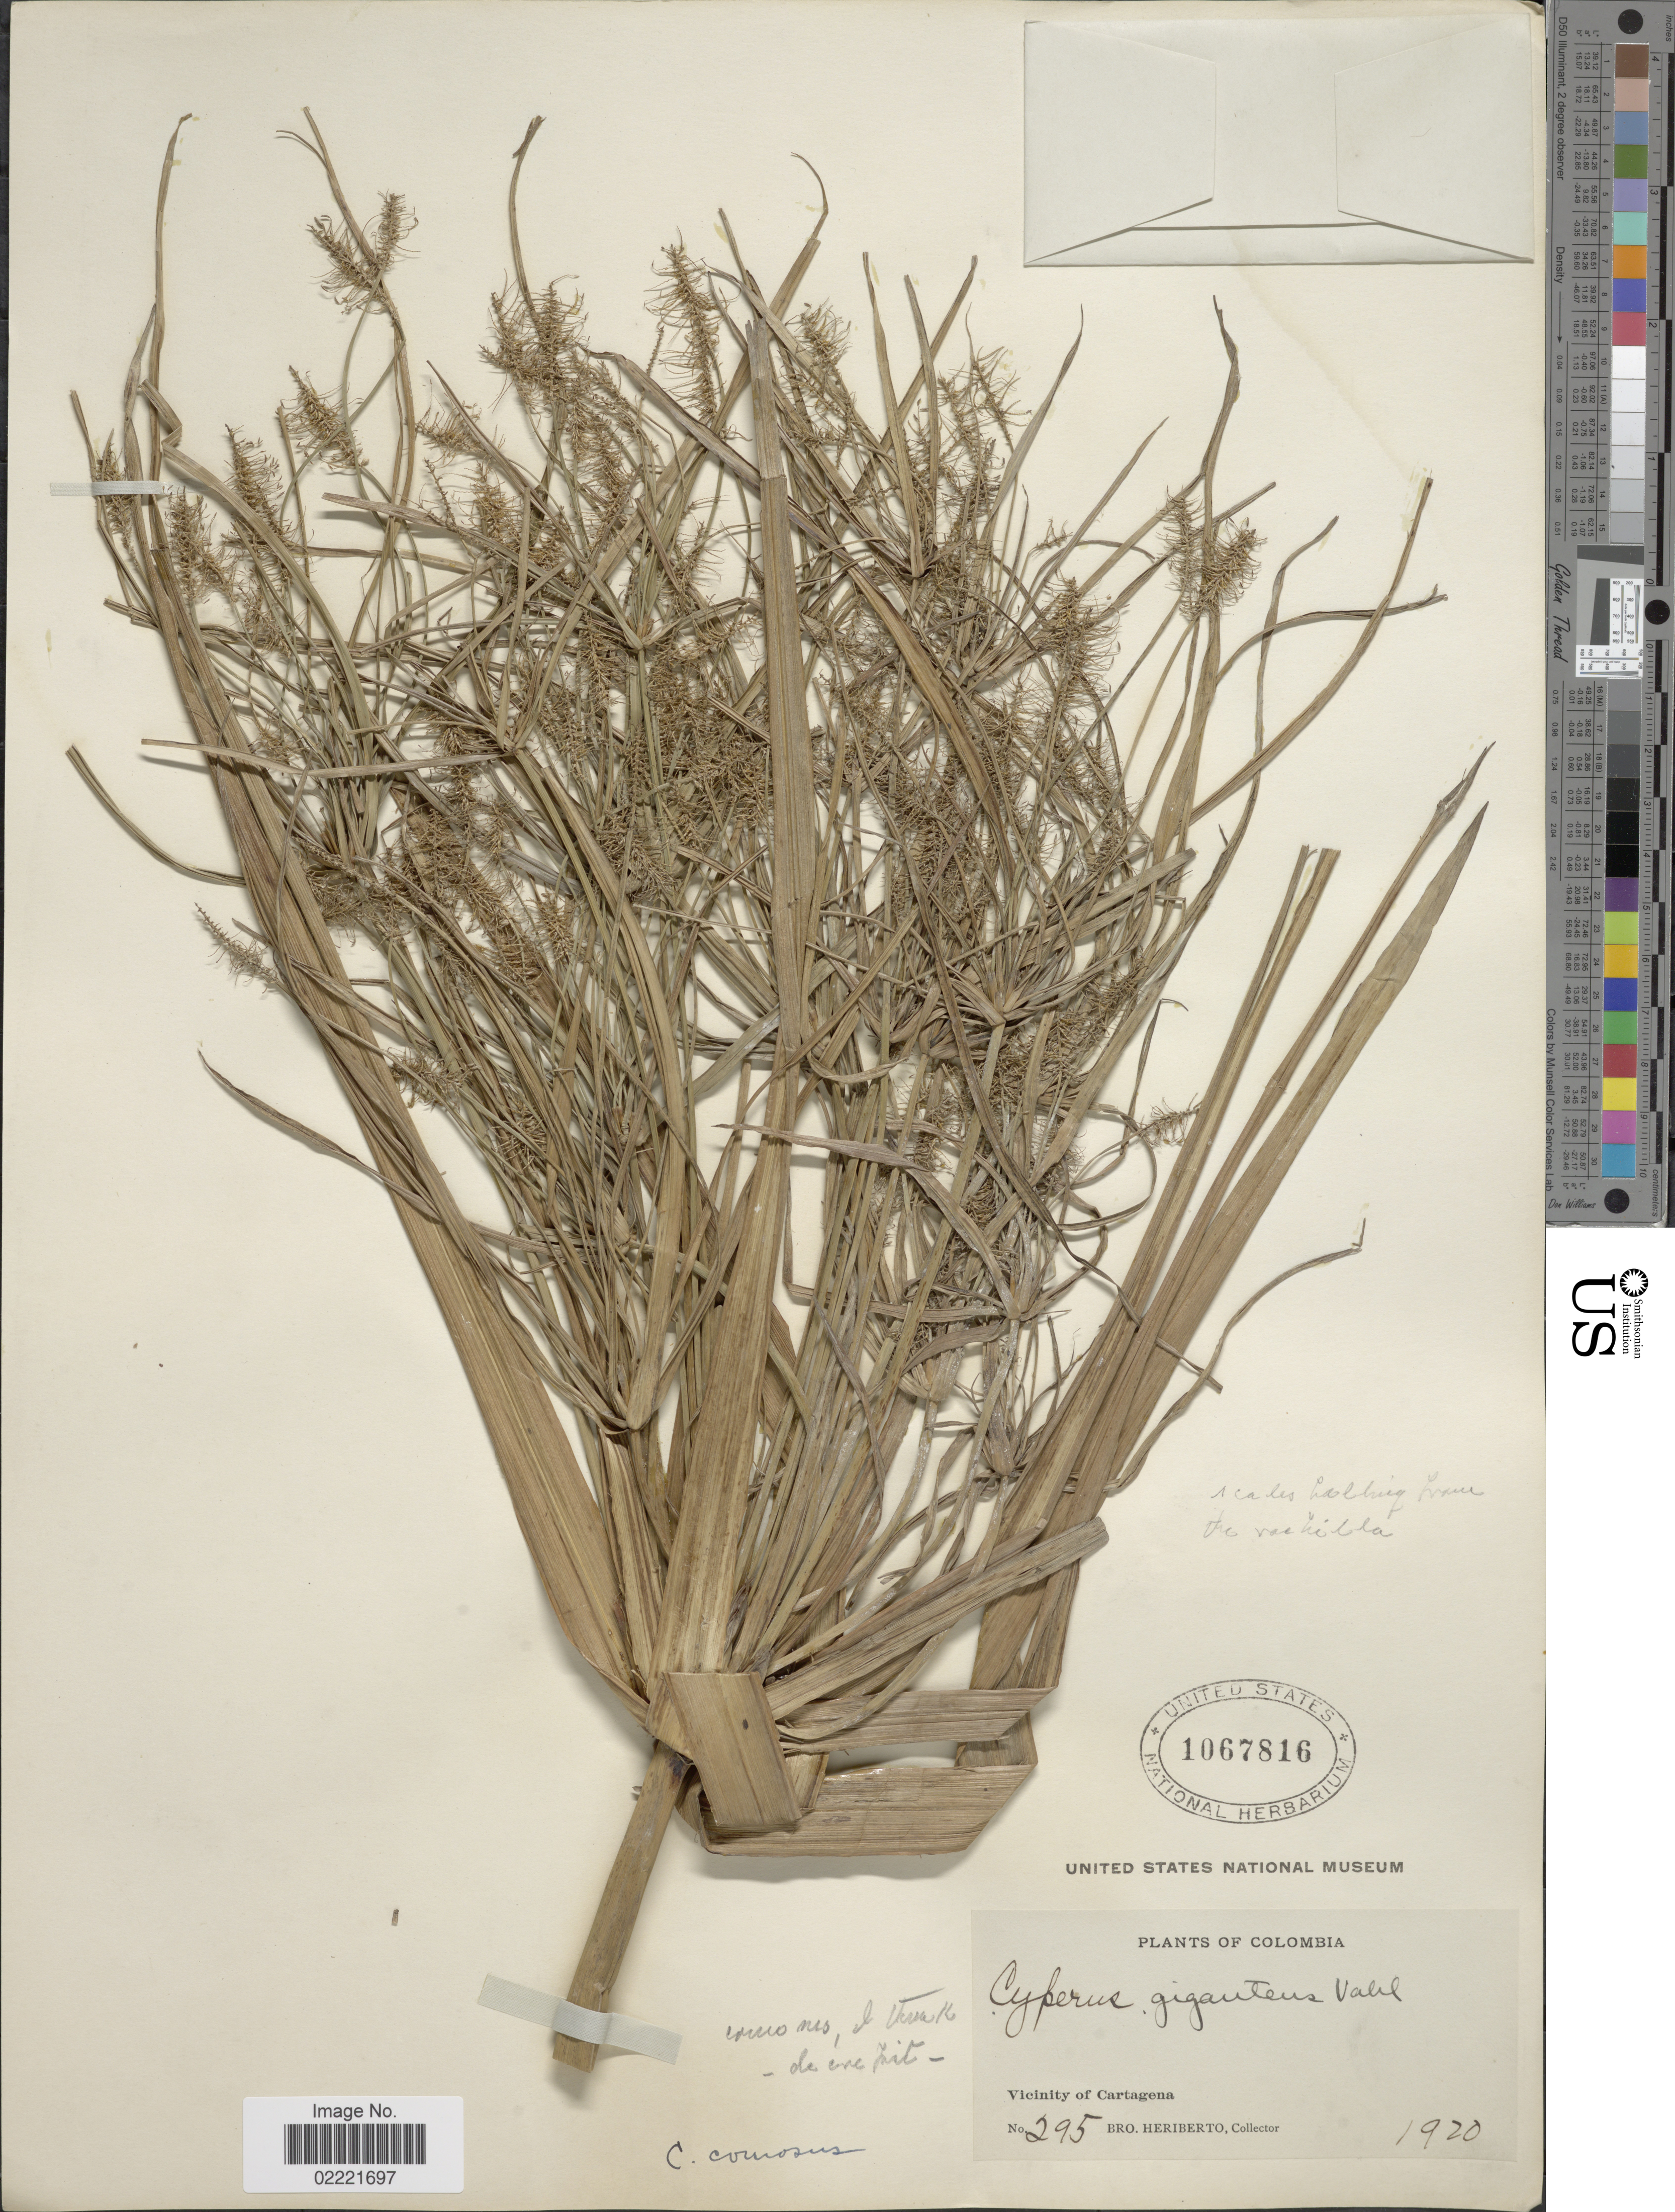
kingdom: Plantae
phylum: Tracheophyta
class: Liliopsida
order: Poales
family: Cyperaceae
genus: Cyperus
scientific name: Cyperus giganteus var. comosus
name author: (Kunth) Kük.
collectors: B. Heriberto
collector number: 295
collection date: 1920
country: Colombia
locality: Vicinity of Cartagena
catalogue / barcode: US 1067816